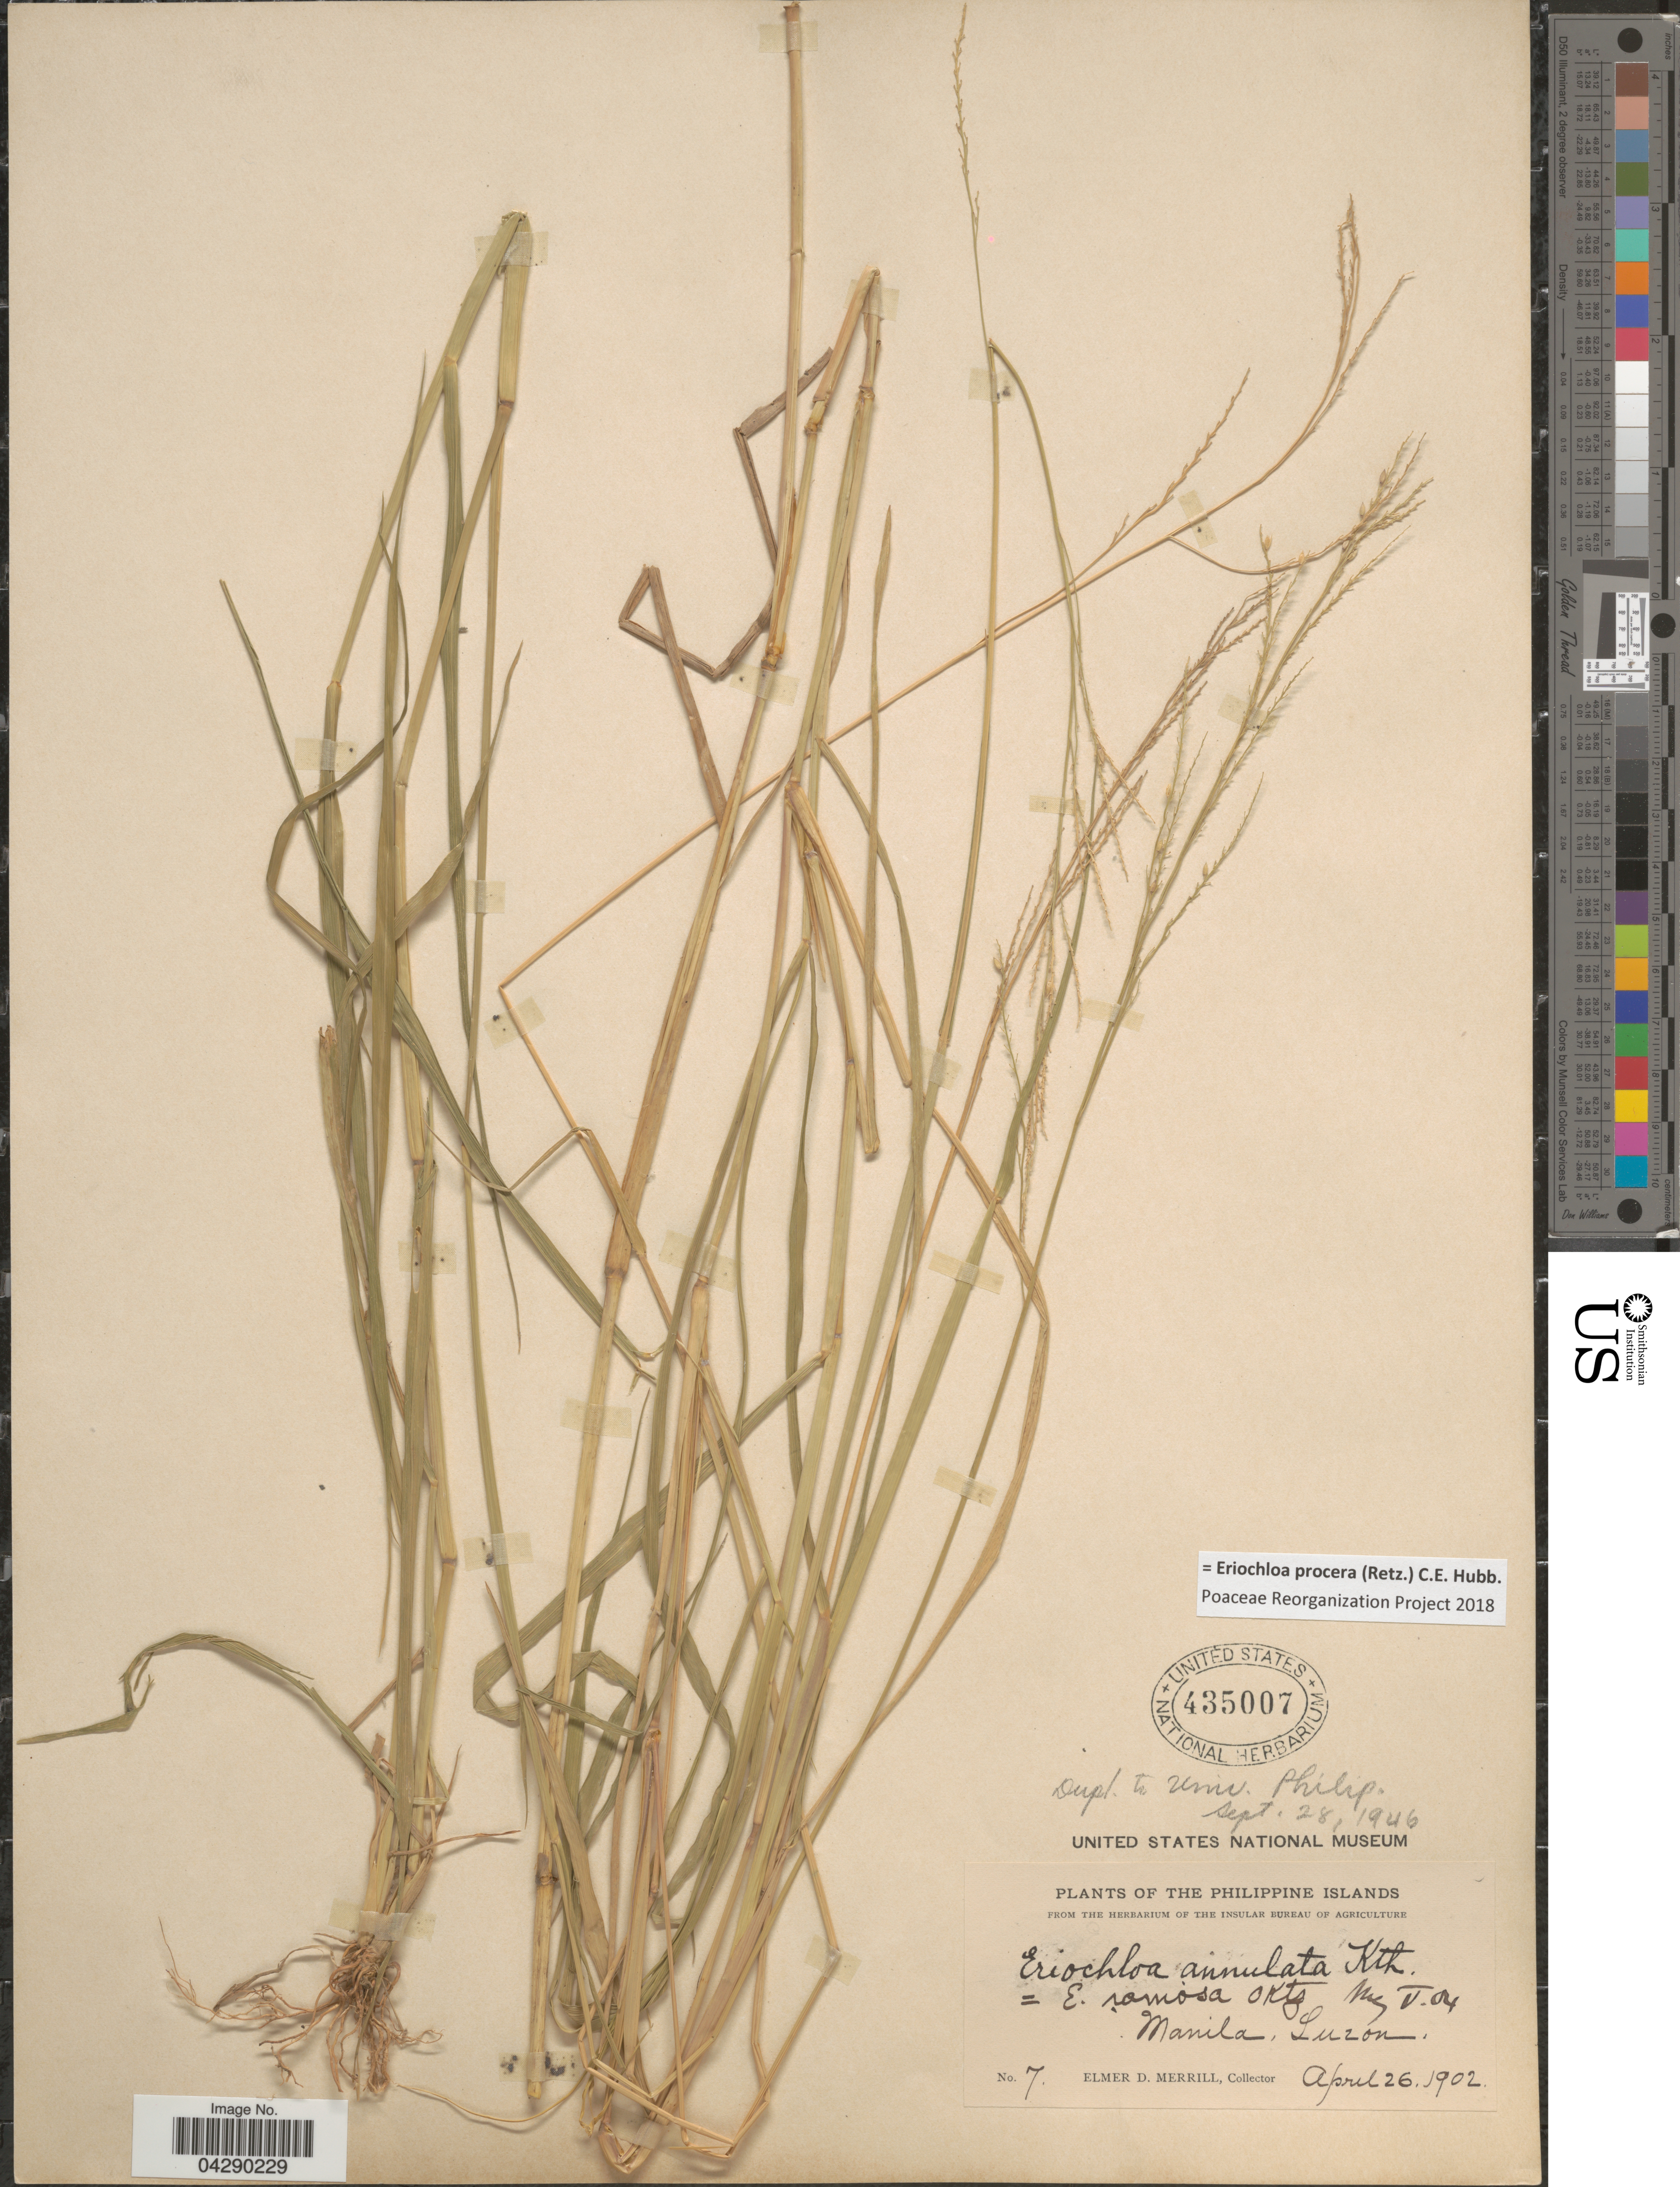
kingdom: Plantae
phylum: Tracheophyta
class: Liliopsida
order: Poales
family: Poaceae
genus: Eriochloa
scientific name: Eriochloa procera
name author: (Retz.) C.E. Hubb.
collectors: E. D. Merrill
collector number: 7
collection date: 1902-04-26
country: Philippines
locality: Manila, Luzon.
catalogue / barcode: US 435007